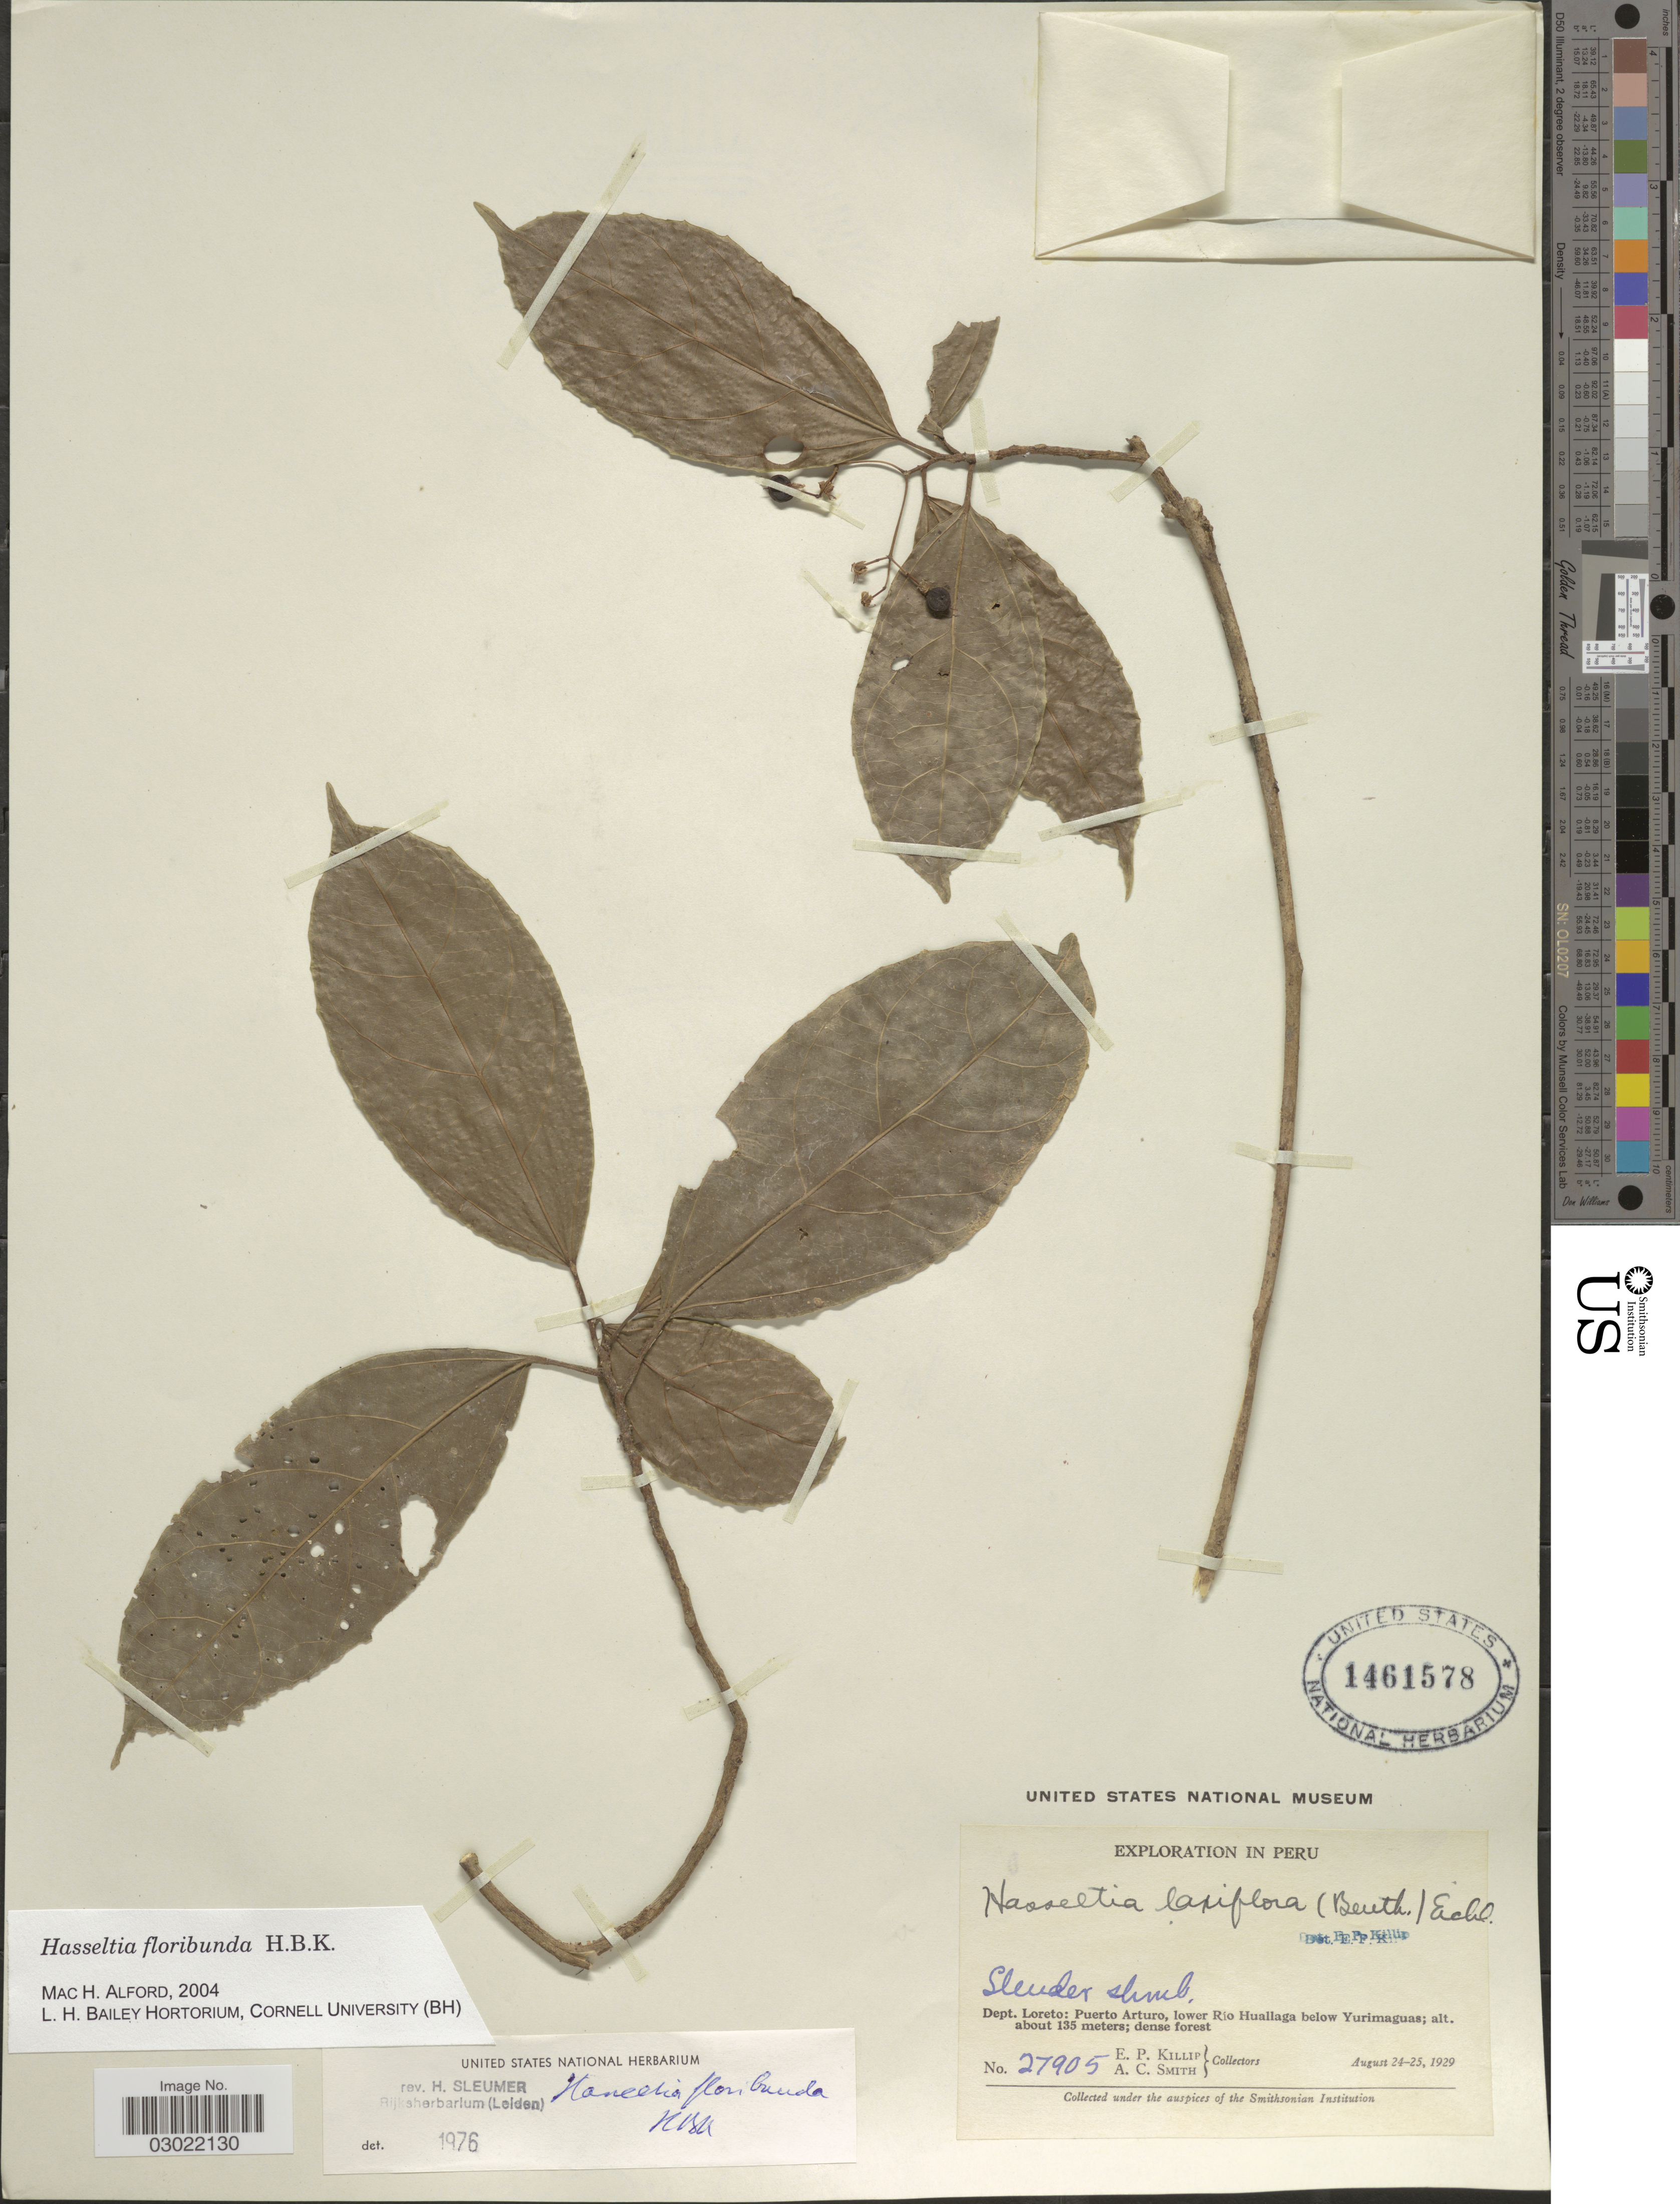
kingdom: Plantae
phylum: Tracheophyta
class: Magnoliopsida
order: Malpighiales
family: Salicaceae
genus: Hasseltia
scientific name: Hasseltia floribunda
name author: Kunth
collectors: E. P. Killip & A. C. Smith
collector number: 27905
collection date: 1929-08-24/1929-08-25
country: Peru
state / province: Loreto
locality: Dept. Loreto: Puerto Arturo, lower Río Huallaga below Yurimaguas.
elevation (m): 135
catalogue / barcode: US 1461578